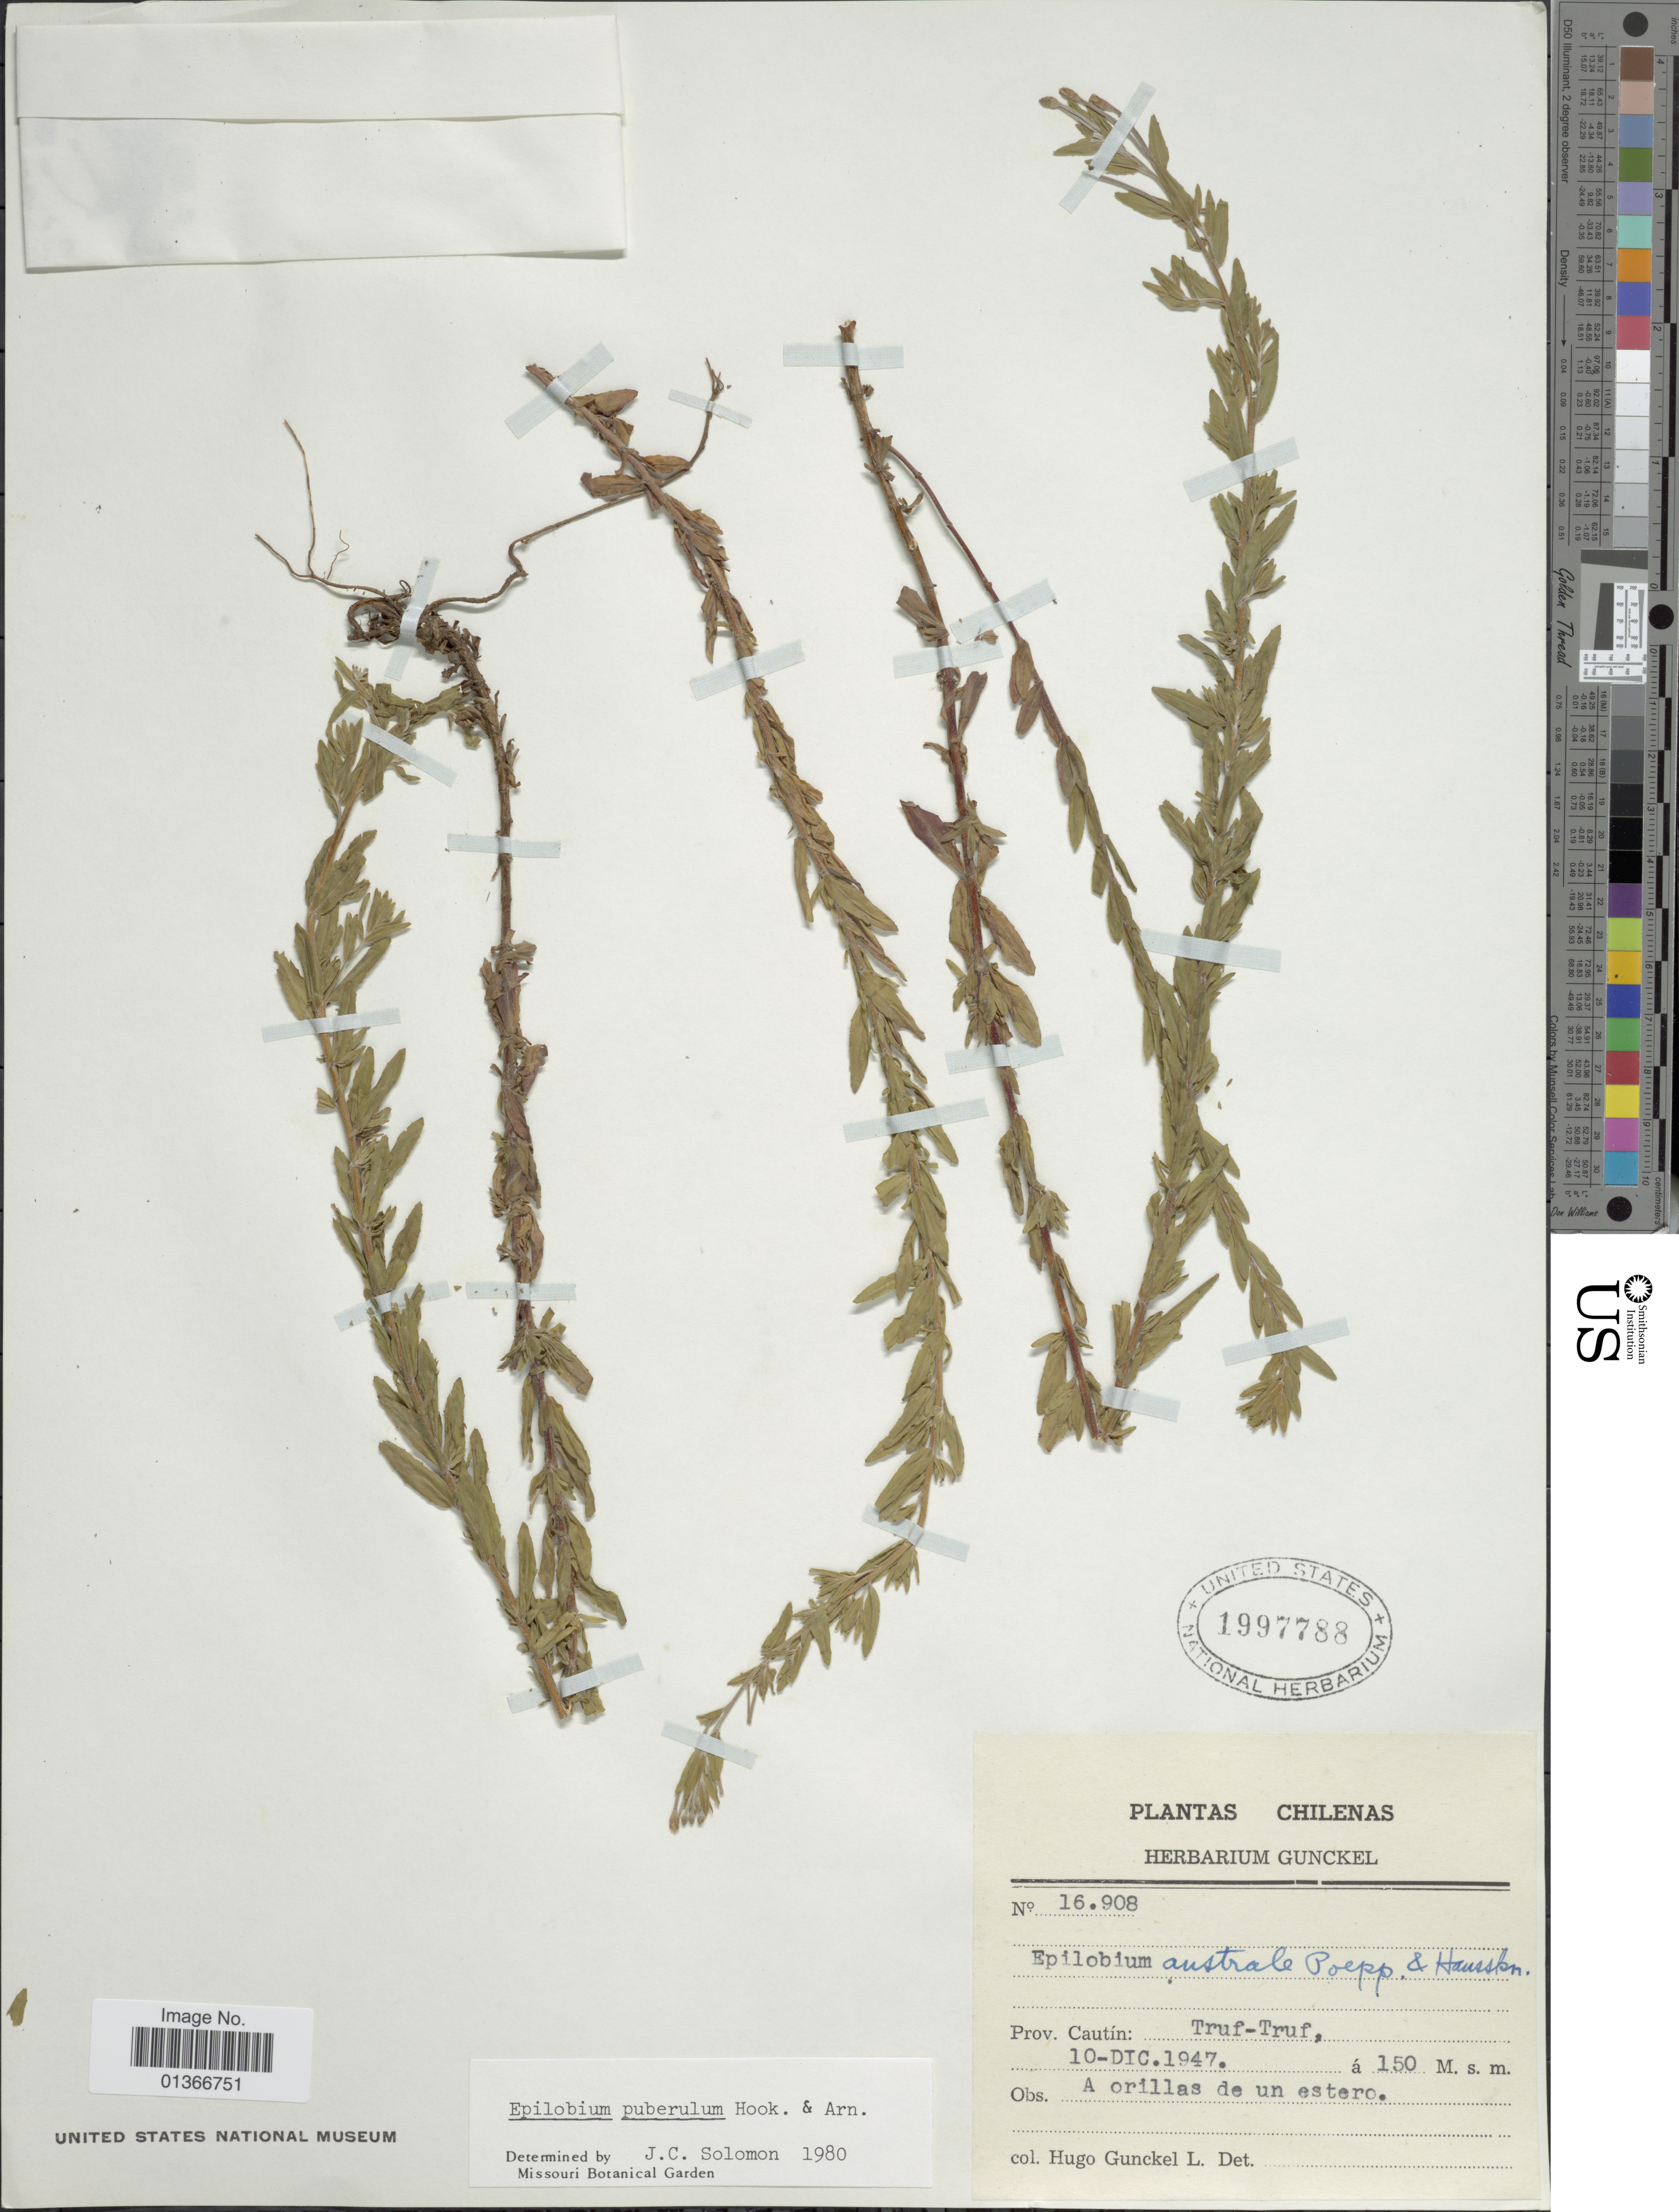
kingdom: Plantae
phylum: Tracheophyta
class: Magnoliopsida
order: Myrtales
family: Onagraceae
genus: Epilobium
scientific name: Epilobium puberulum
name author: Hook. & Arn.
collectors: H. Gunckel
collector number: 16908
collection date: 1947-12-10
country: Chile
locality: Prov. Cautín: Truf-Truf.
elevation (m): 150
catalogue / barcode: US 1997788